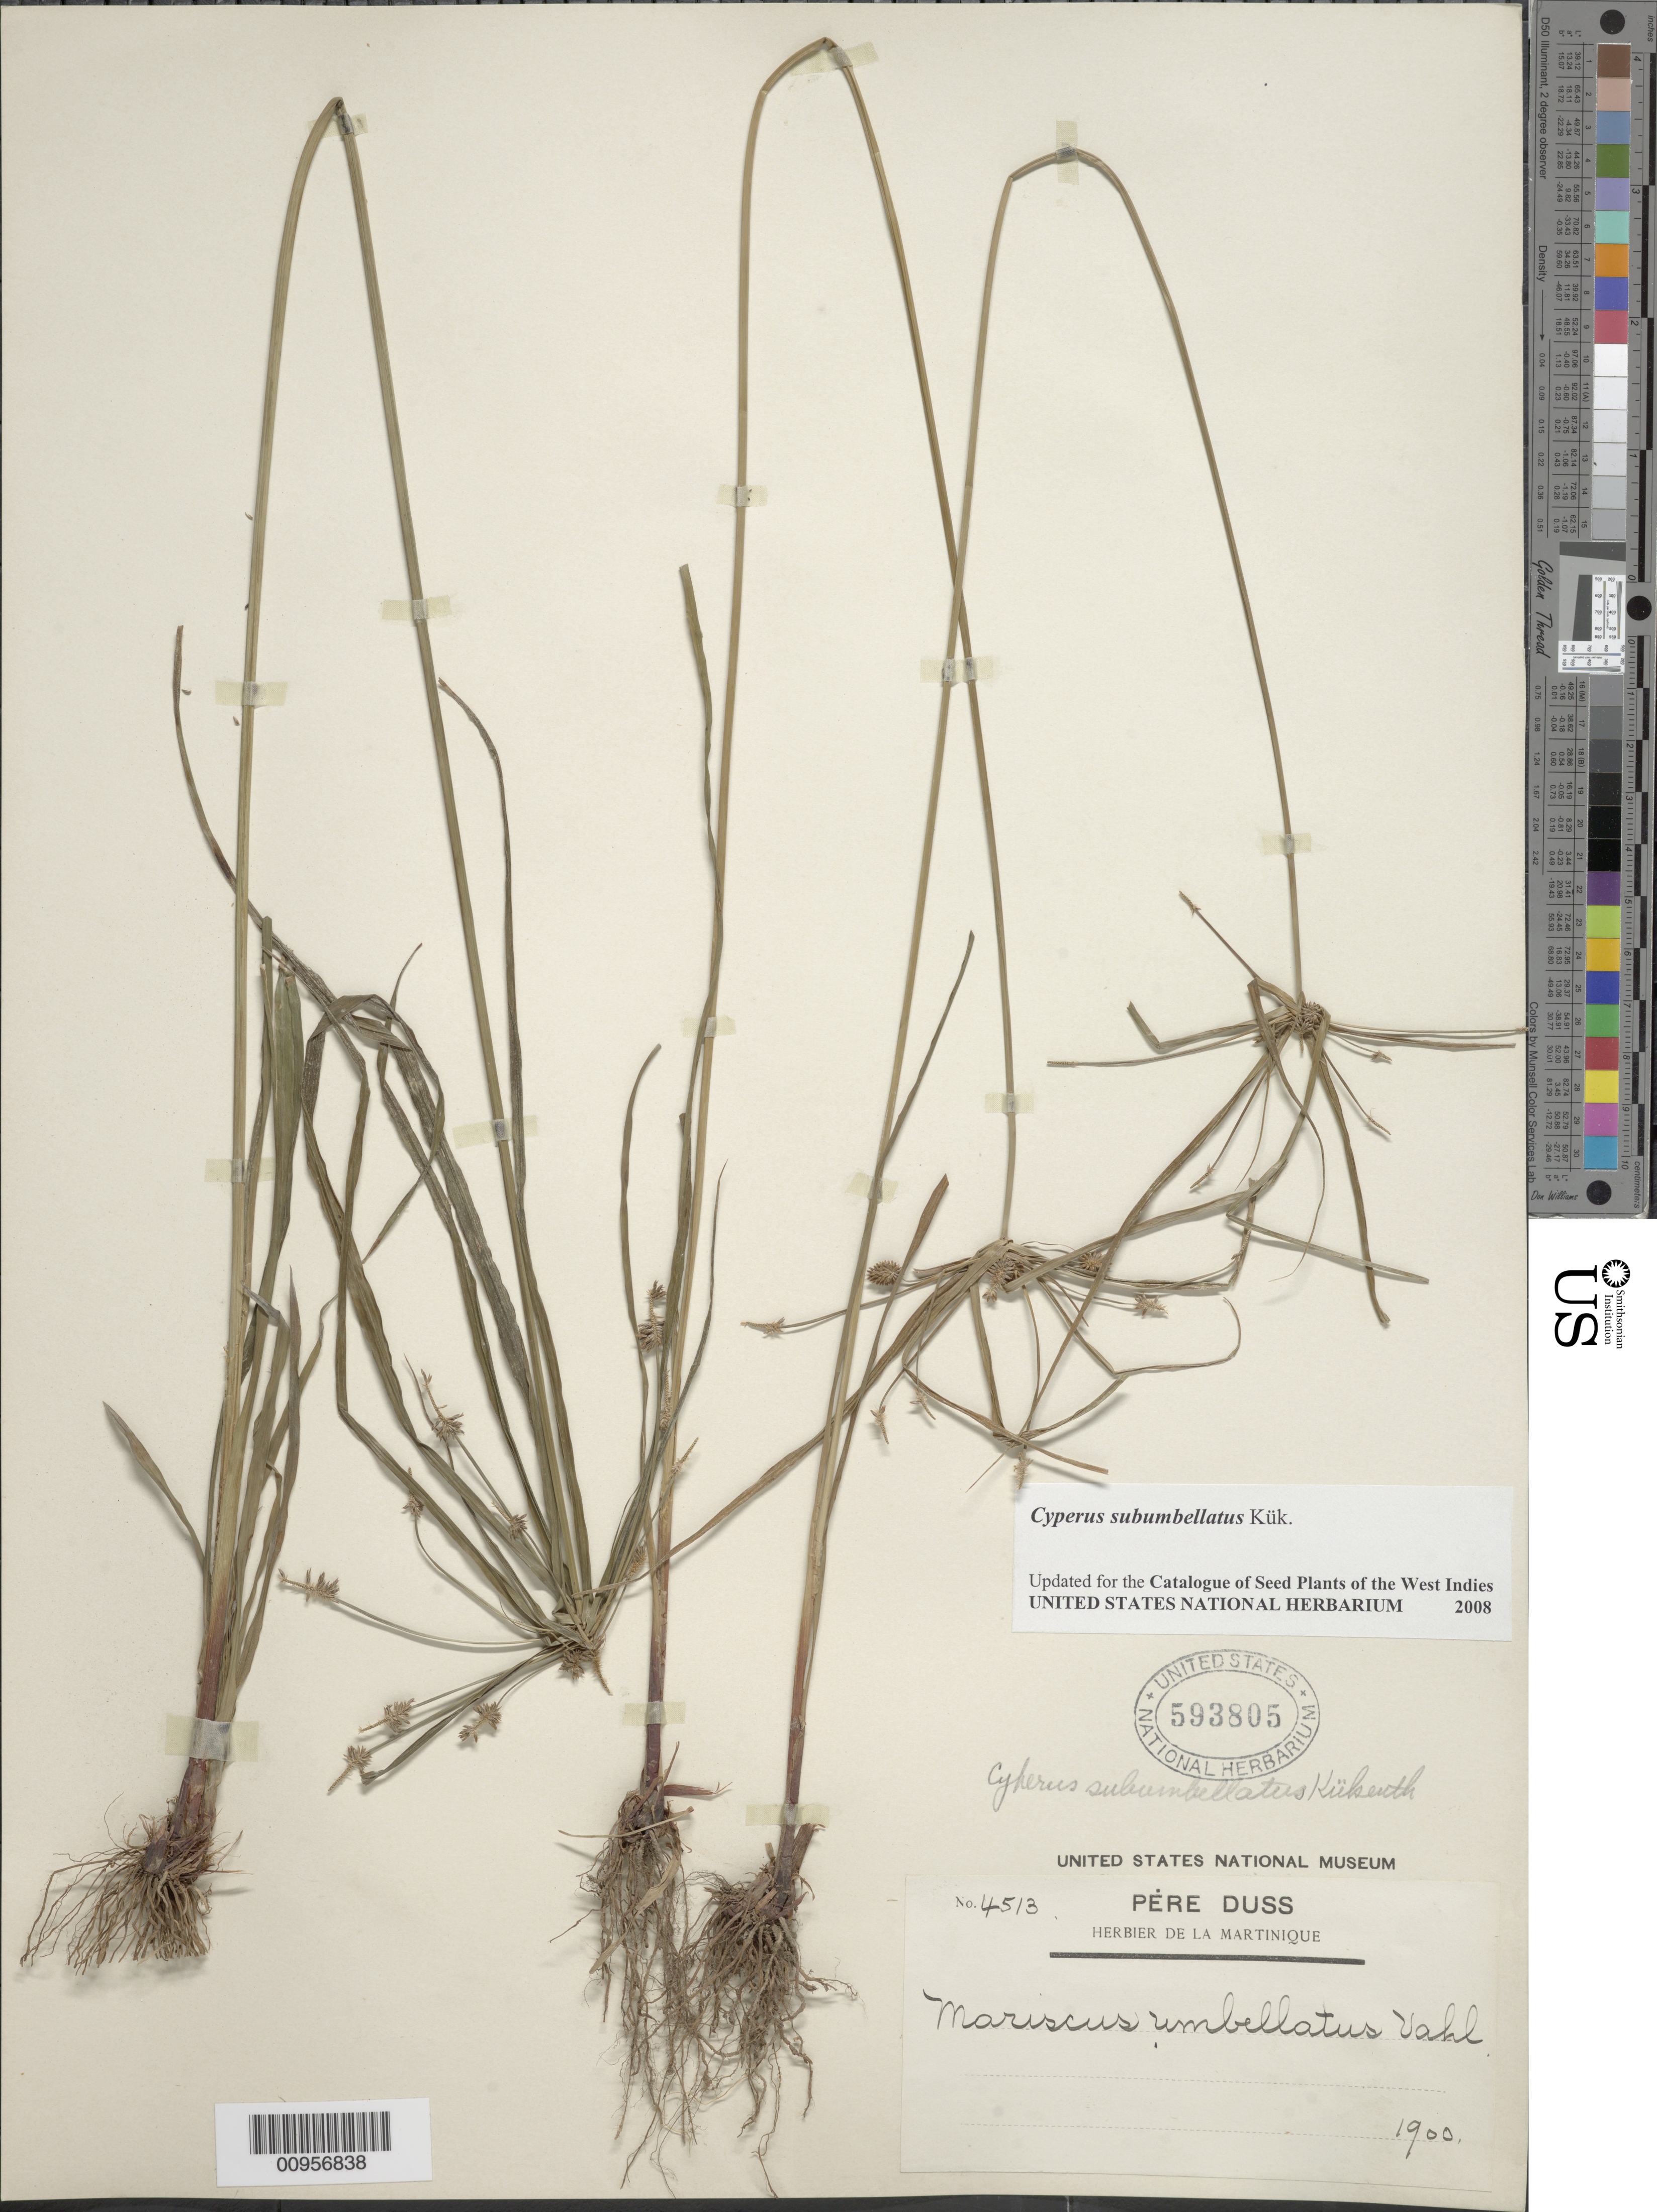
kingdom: Plantae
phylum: Tracheophyta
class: Liliopsida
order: Poales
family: Cyperaceae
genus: Cyperus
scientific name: Cyperus subumbellatus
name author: Kük.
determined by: Strong, M. T., (US), Smithsonian Institution - National Museum of Natural History (UNITED STATES)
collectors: Père Duss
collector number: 4513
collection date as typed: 1900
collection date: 1900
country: Martinique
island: Martinique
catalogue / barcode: US 593805